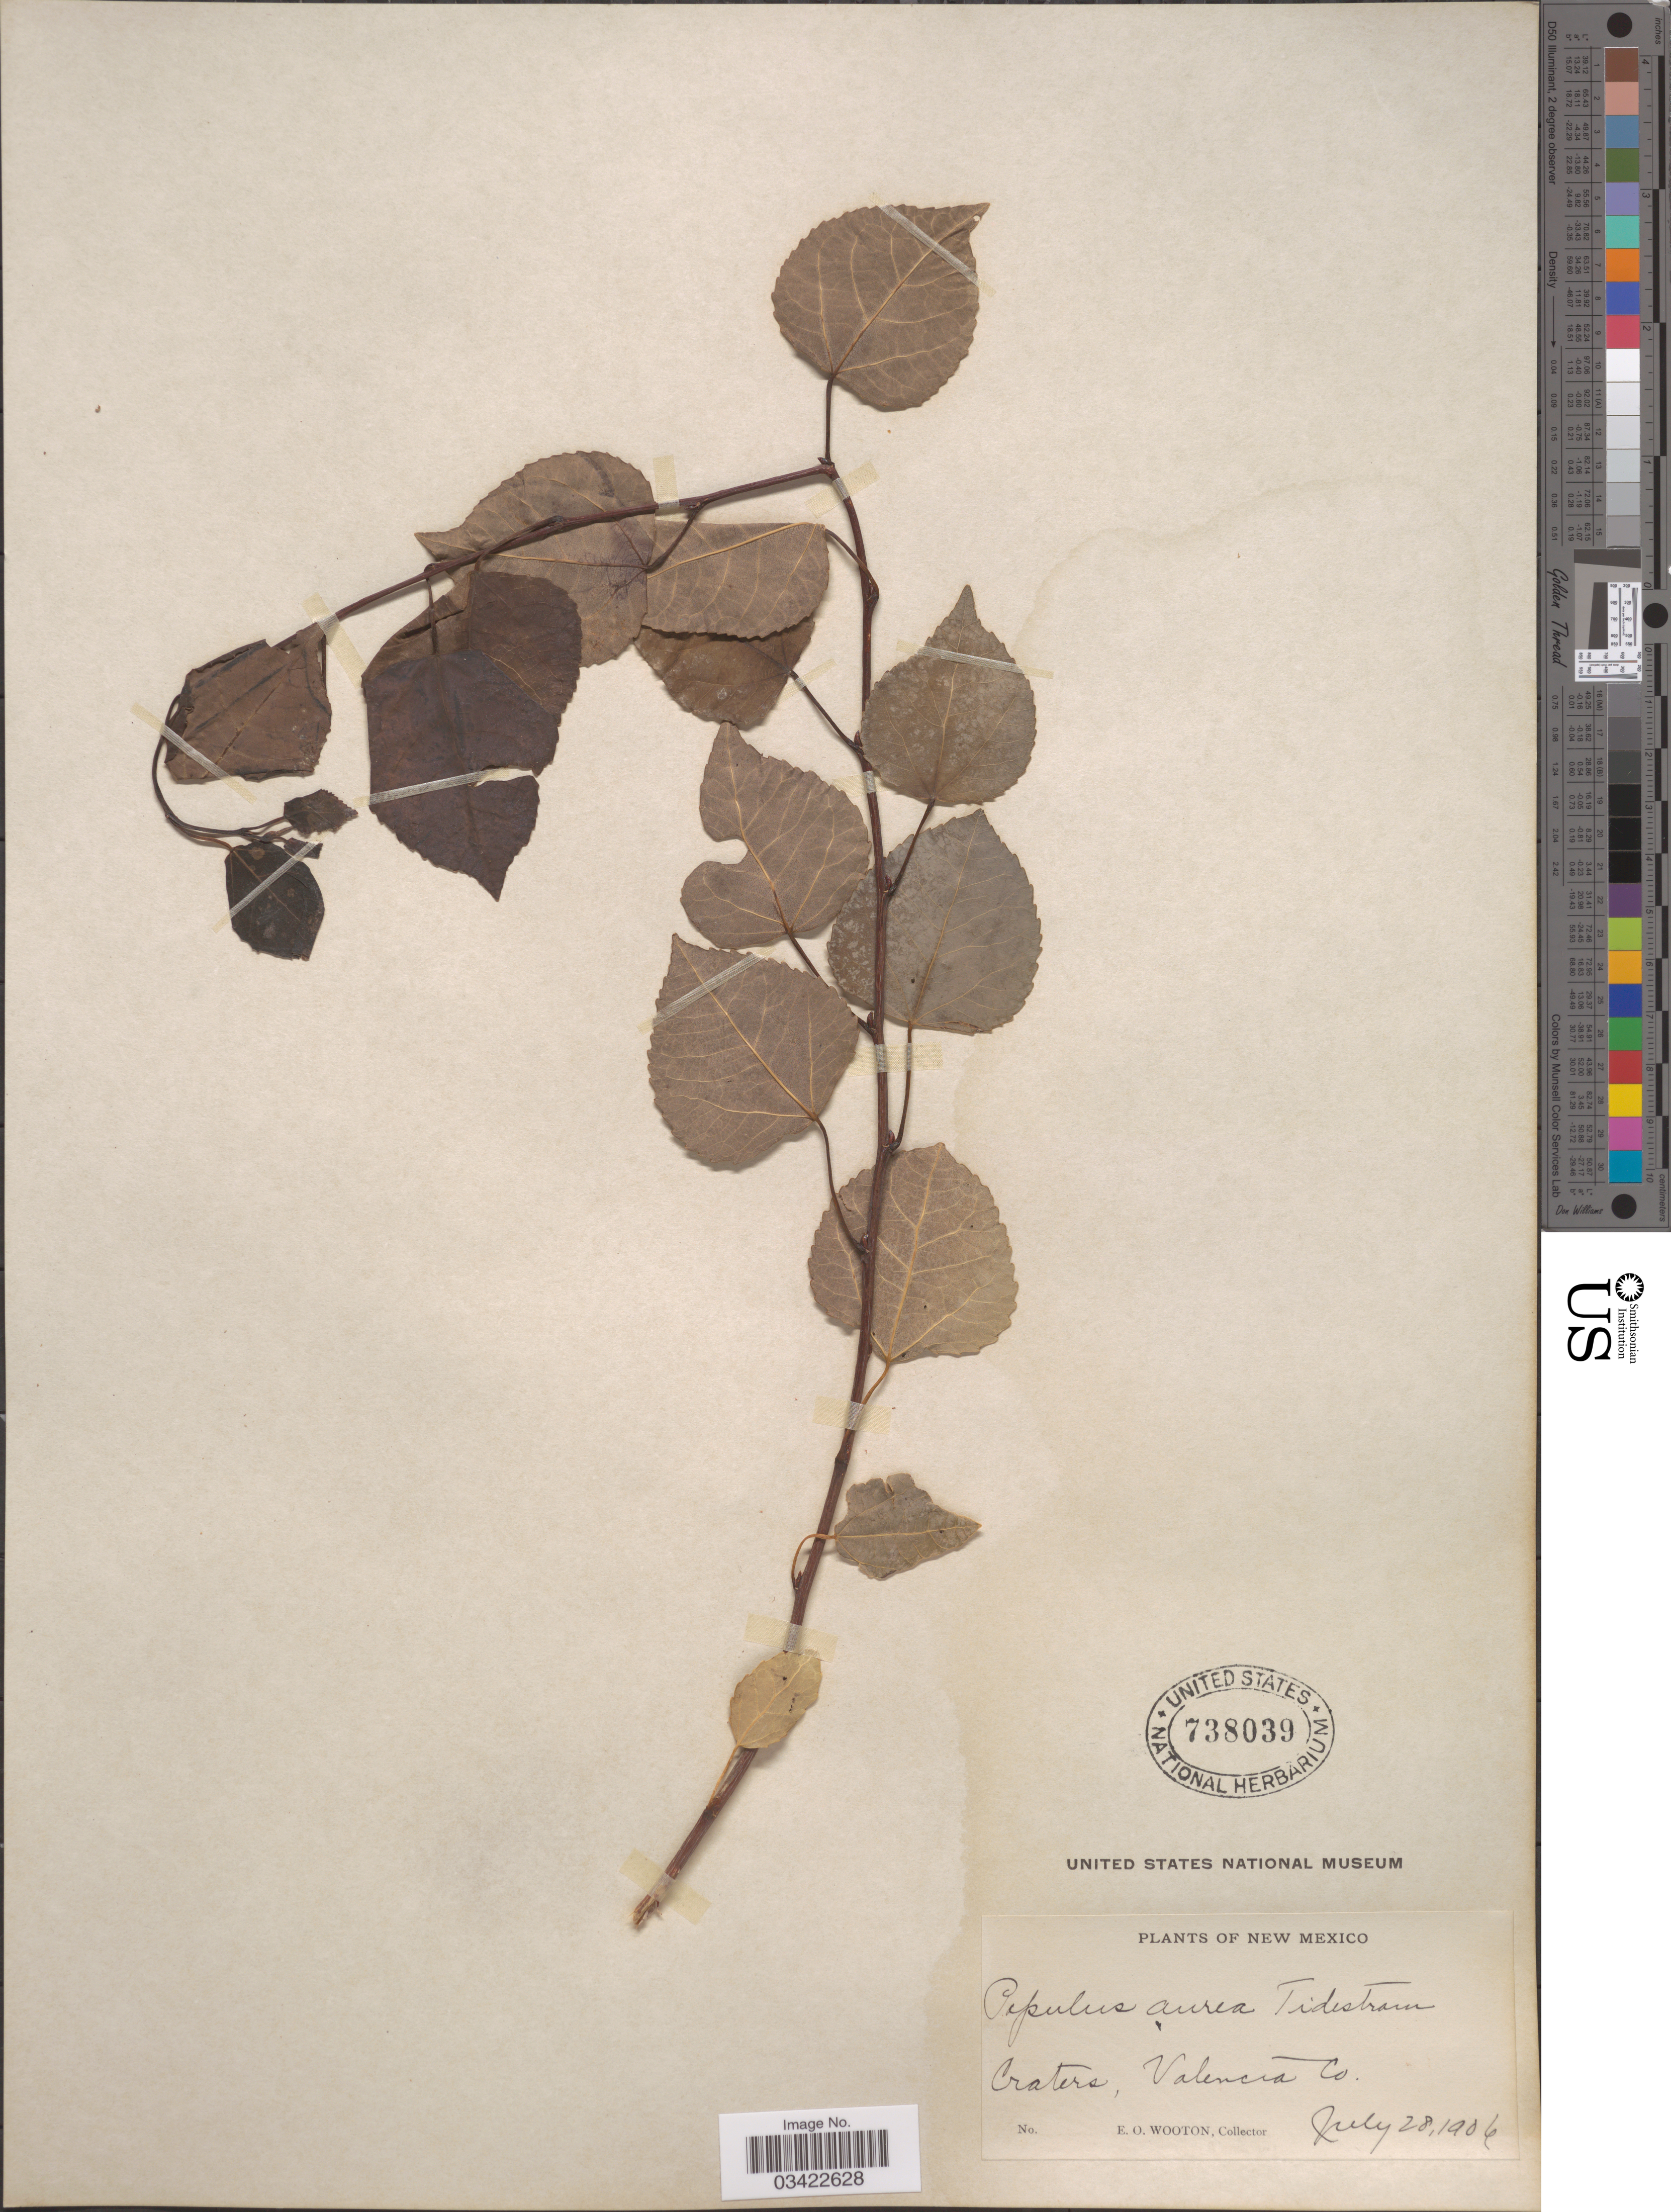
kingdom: Plantae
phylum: Tracheophyta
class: Magnoliopsida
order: Malpighiales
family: Salicaceae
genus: Populus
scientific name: Populus tremuloides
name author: Michx.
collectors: E. O. Wooton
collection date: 1906-07-28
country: United States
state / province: New Mexico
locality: Craters, Valencia Co.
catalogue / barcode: US 738039